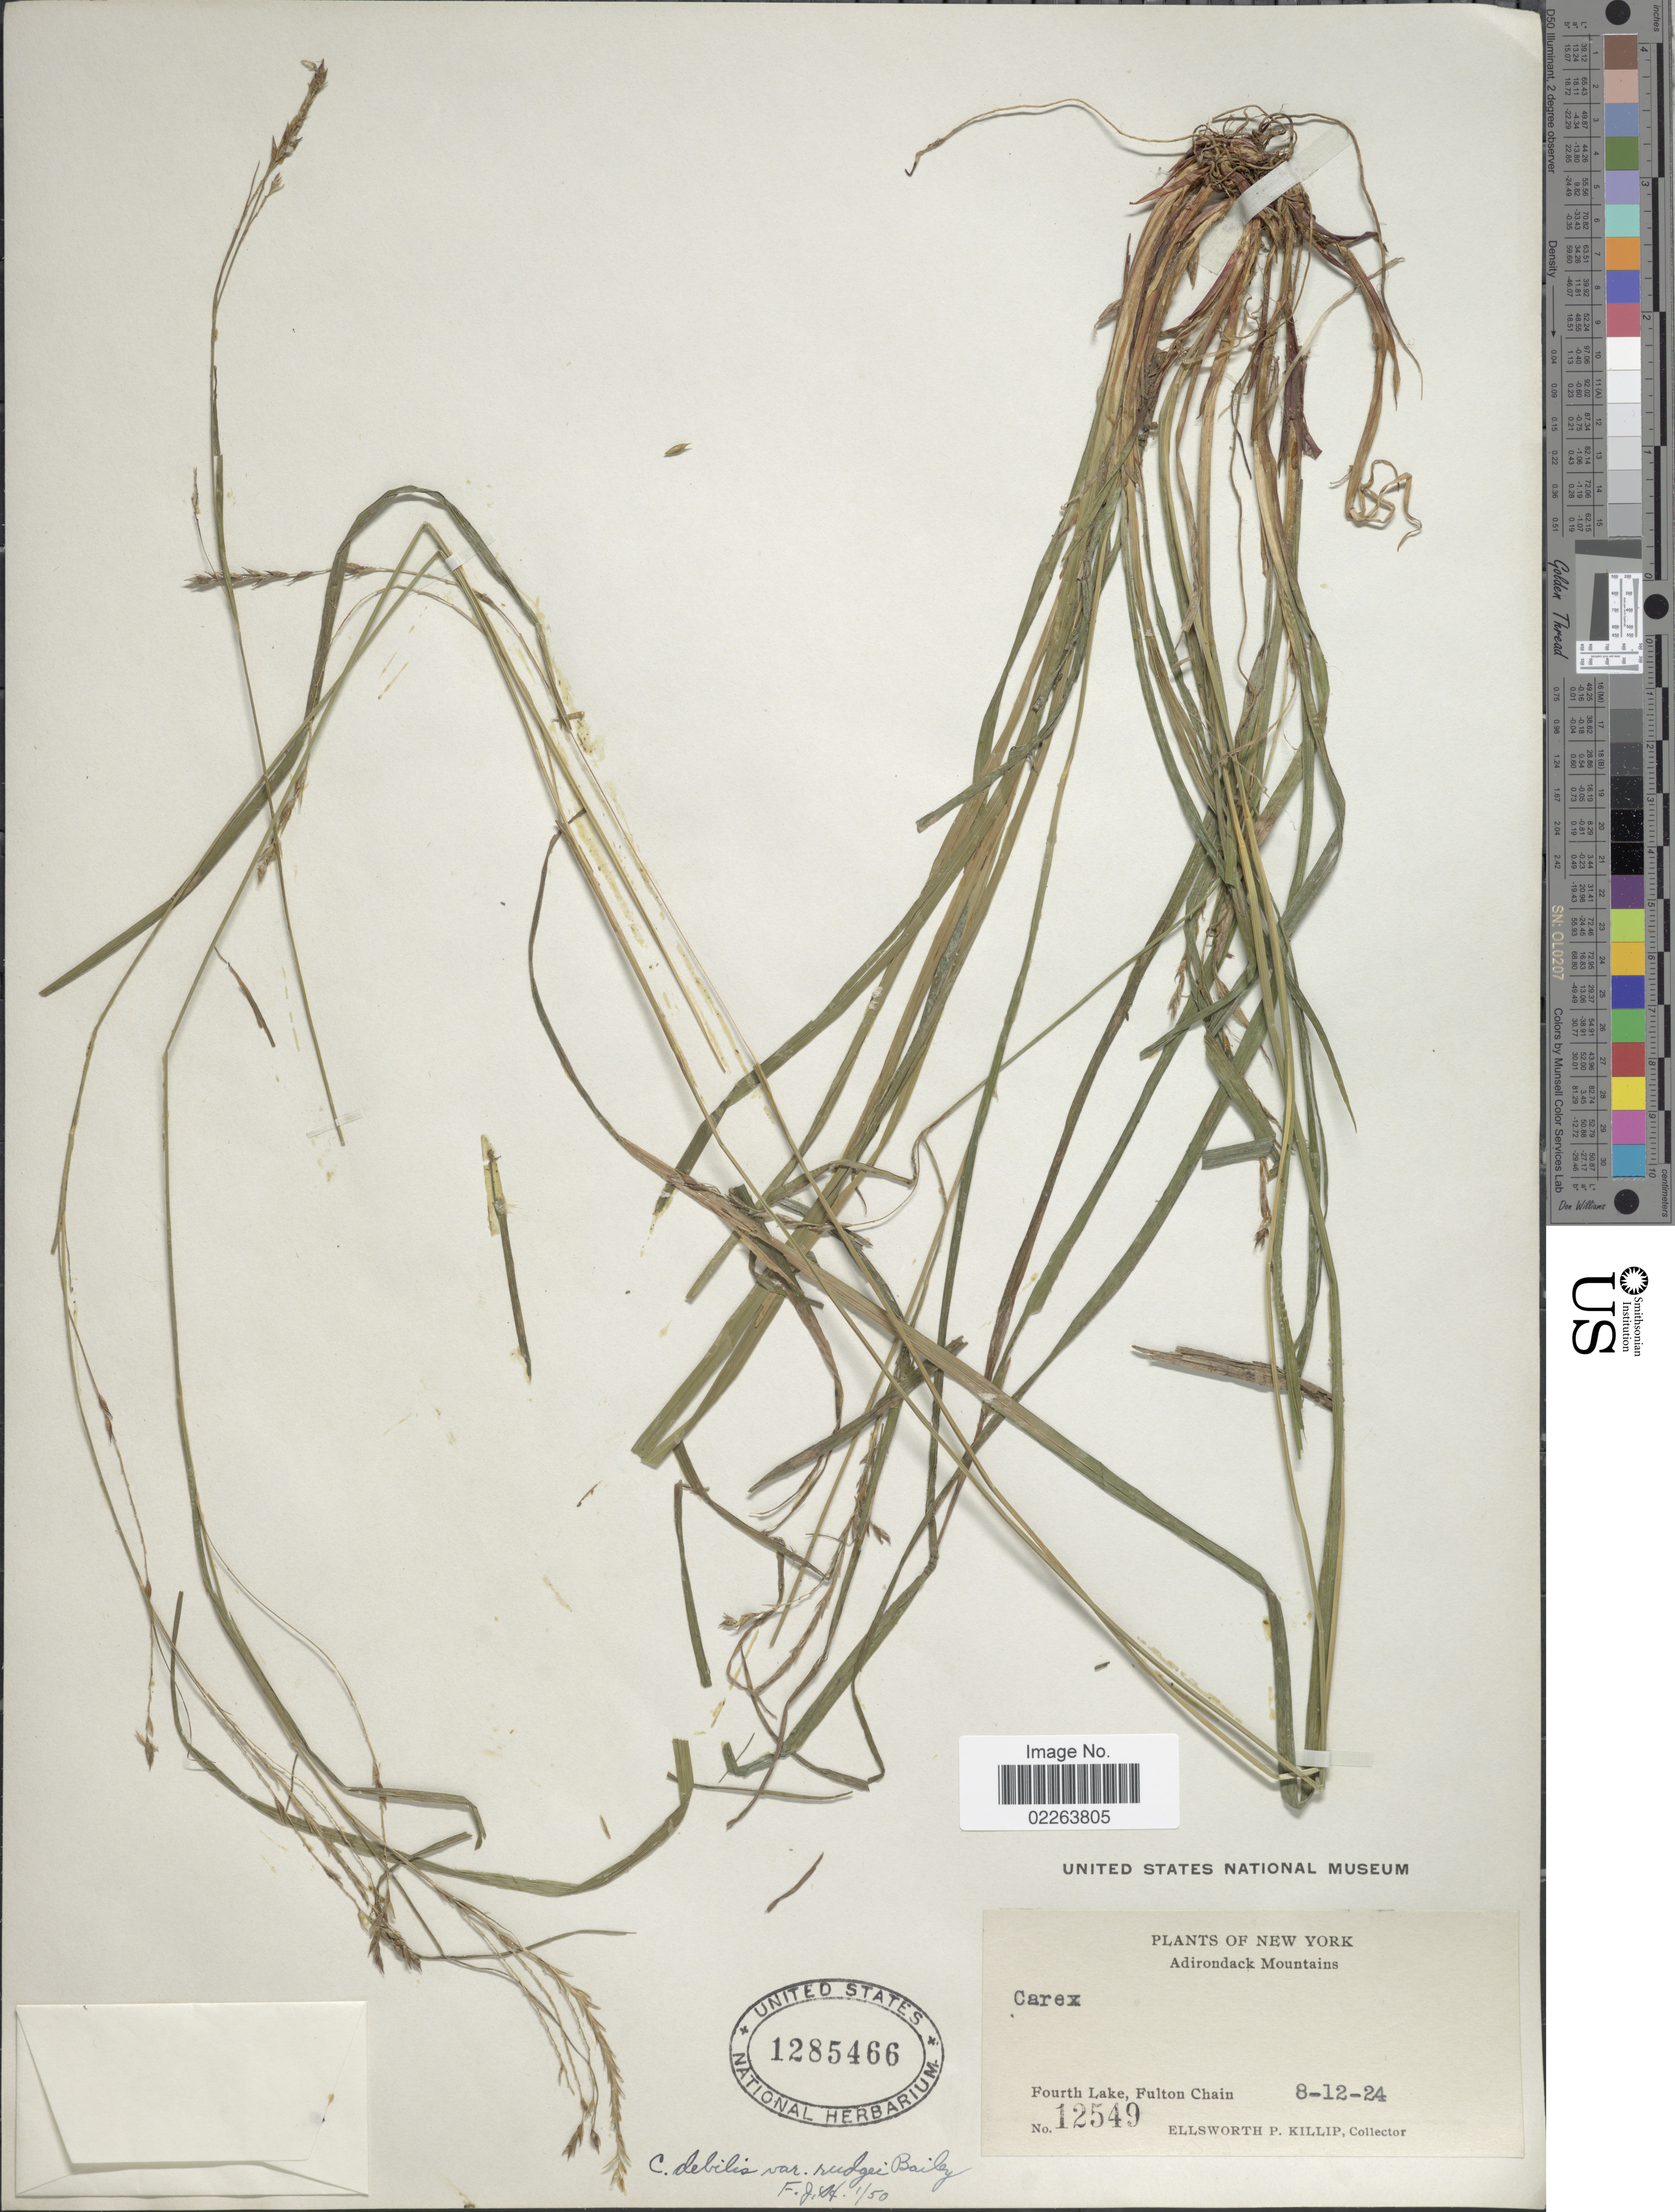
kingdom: Plantae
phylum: Tracheophyta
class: Liliopsida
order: Poales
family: Cyperaceae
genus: Carex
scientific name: Carex flexuosa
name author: Muhl. ex Willd.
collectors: E. P. Killip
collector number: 12549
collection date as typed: Transcribed d/m/y: 12/8/24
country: United States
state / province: New York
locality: Adirondack Mountains. Fourth Lake, Fulton Chain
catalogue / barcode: US 1285466